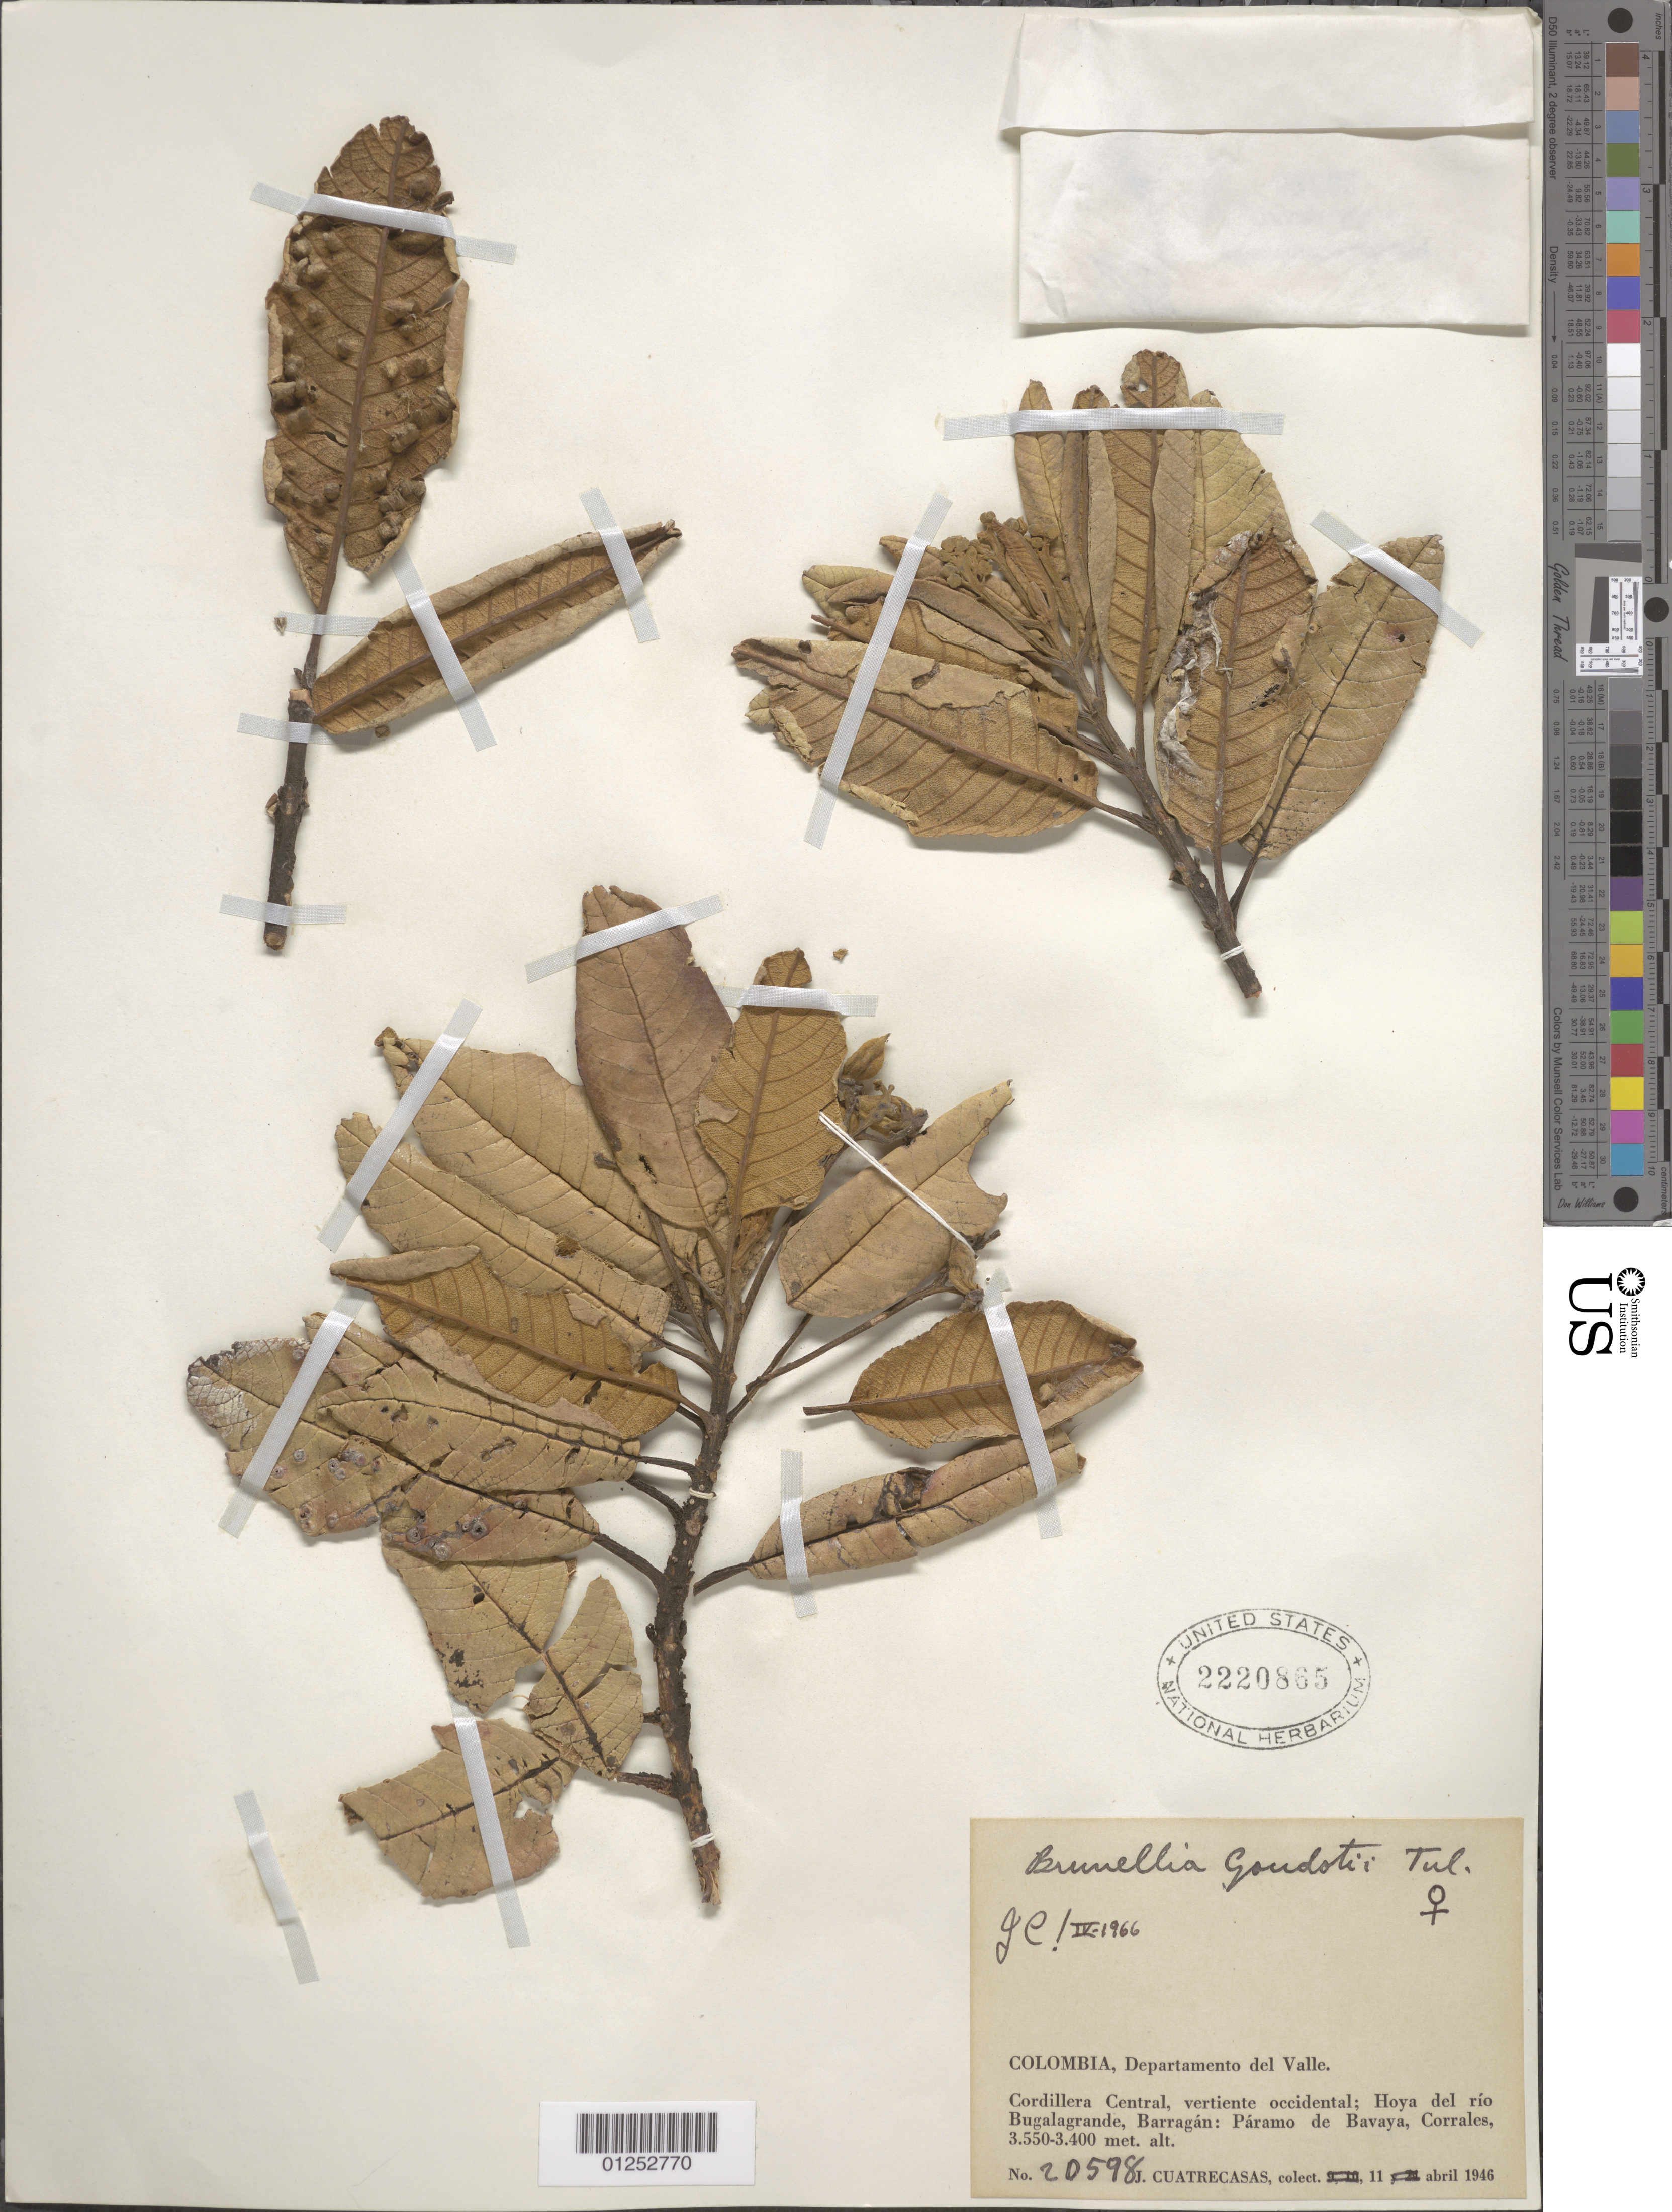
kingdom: Plantae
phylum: Tracheophyta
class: Magnoliopsida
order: Oxalidales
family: Brunelliaceae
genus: Brunellia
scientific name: Brunellia goudotii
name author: Tul.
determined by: Cuatrecasas, J.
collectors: J. Cuatrecasas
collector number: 20598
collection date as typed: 11 Apr 1946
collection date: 1946-04-11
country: Colombia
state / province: Valle del Cauca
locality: Departamento del Valle, Cordillera Central, vertiente occidental; Hoya del río Bugalagrande, Barragán: Páramo de Bavaya, Corrales.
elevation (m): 3550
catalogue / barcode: US 2220865